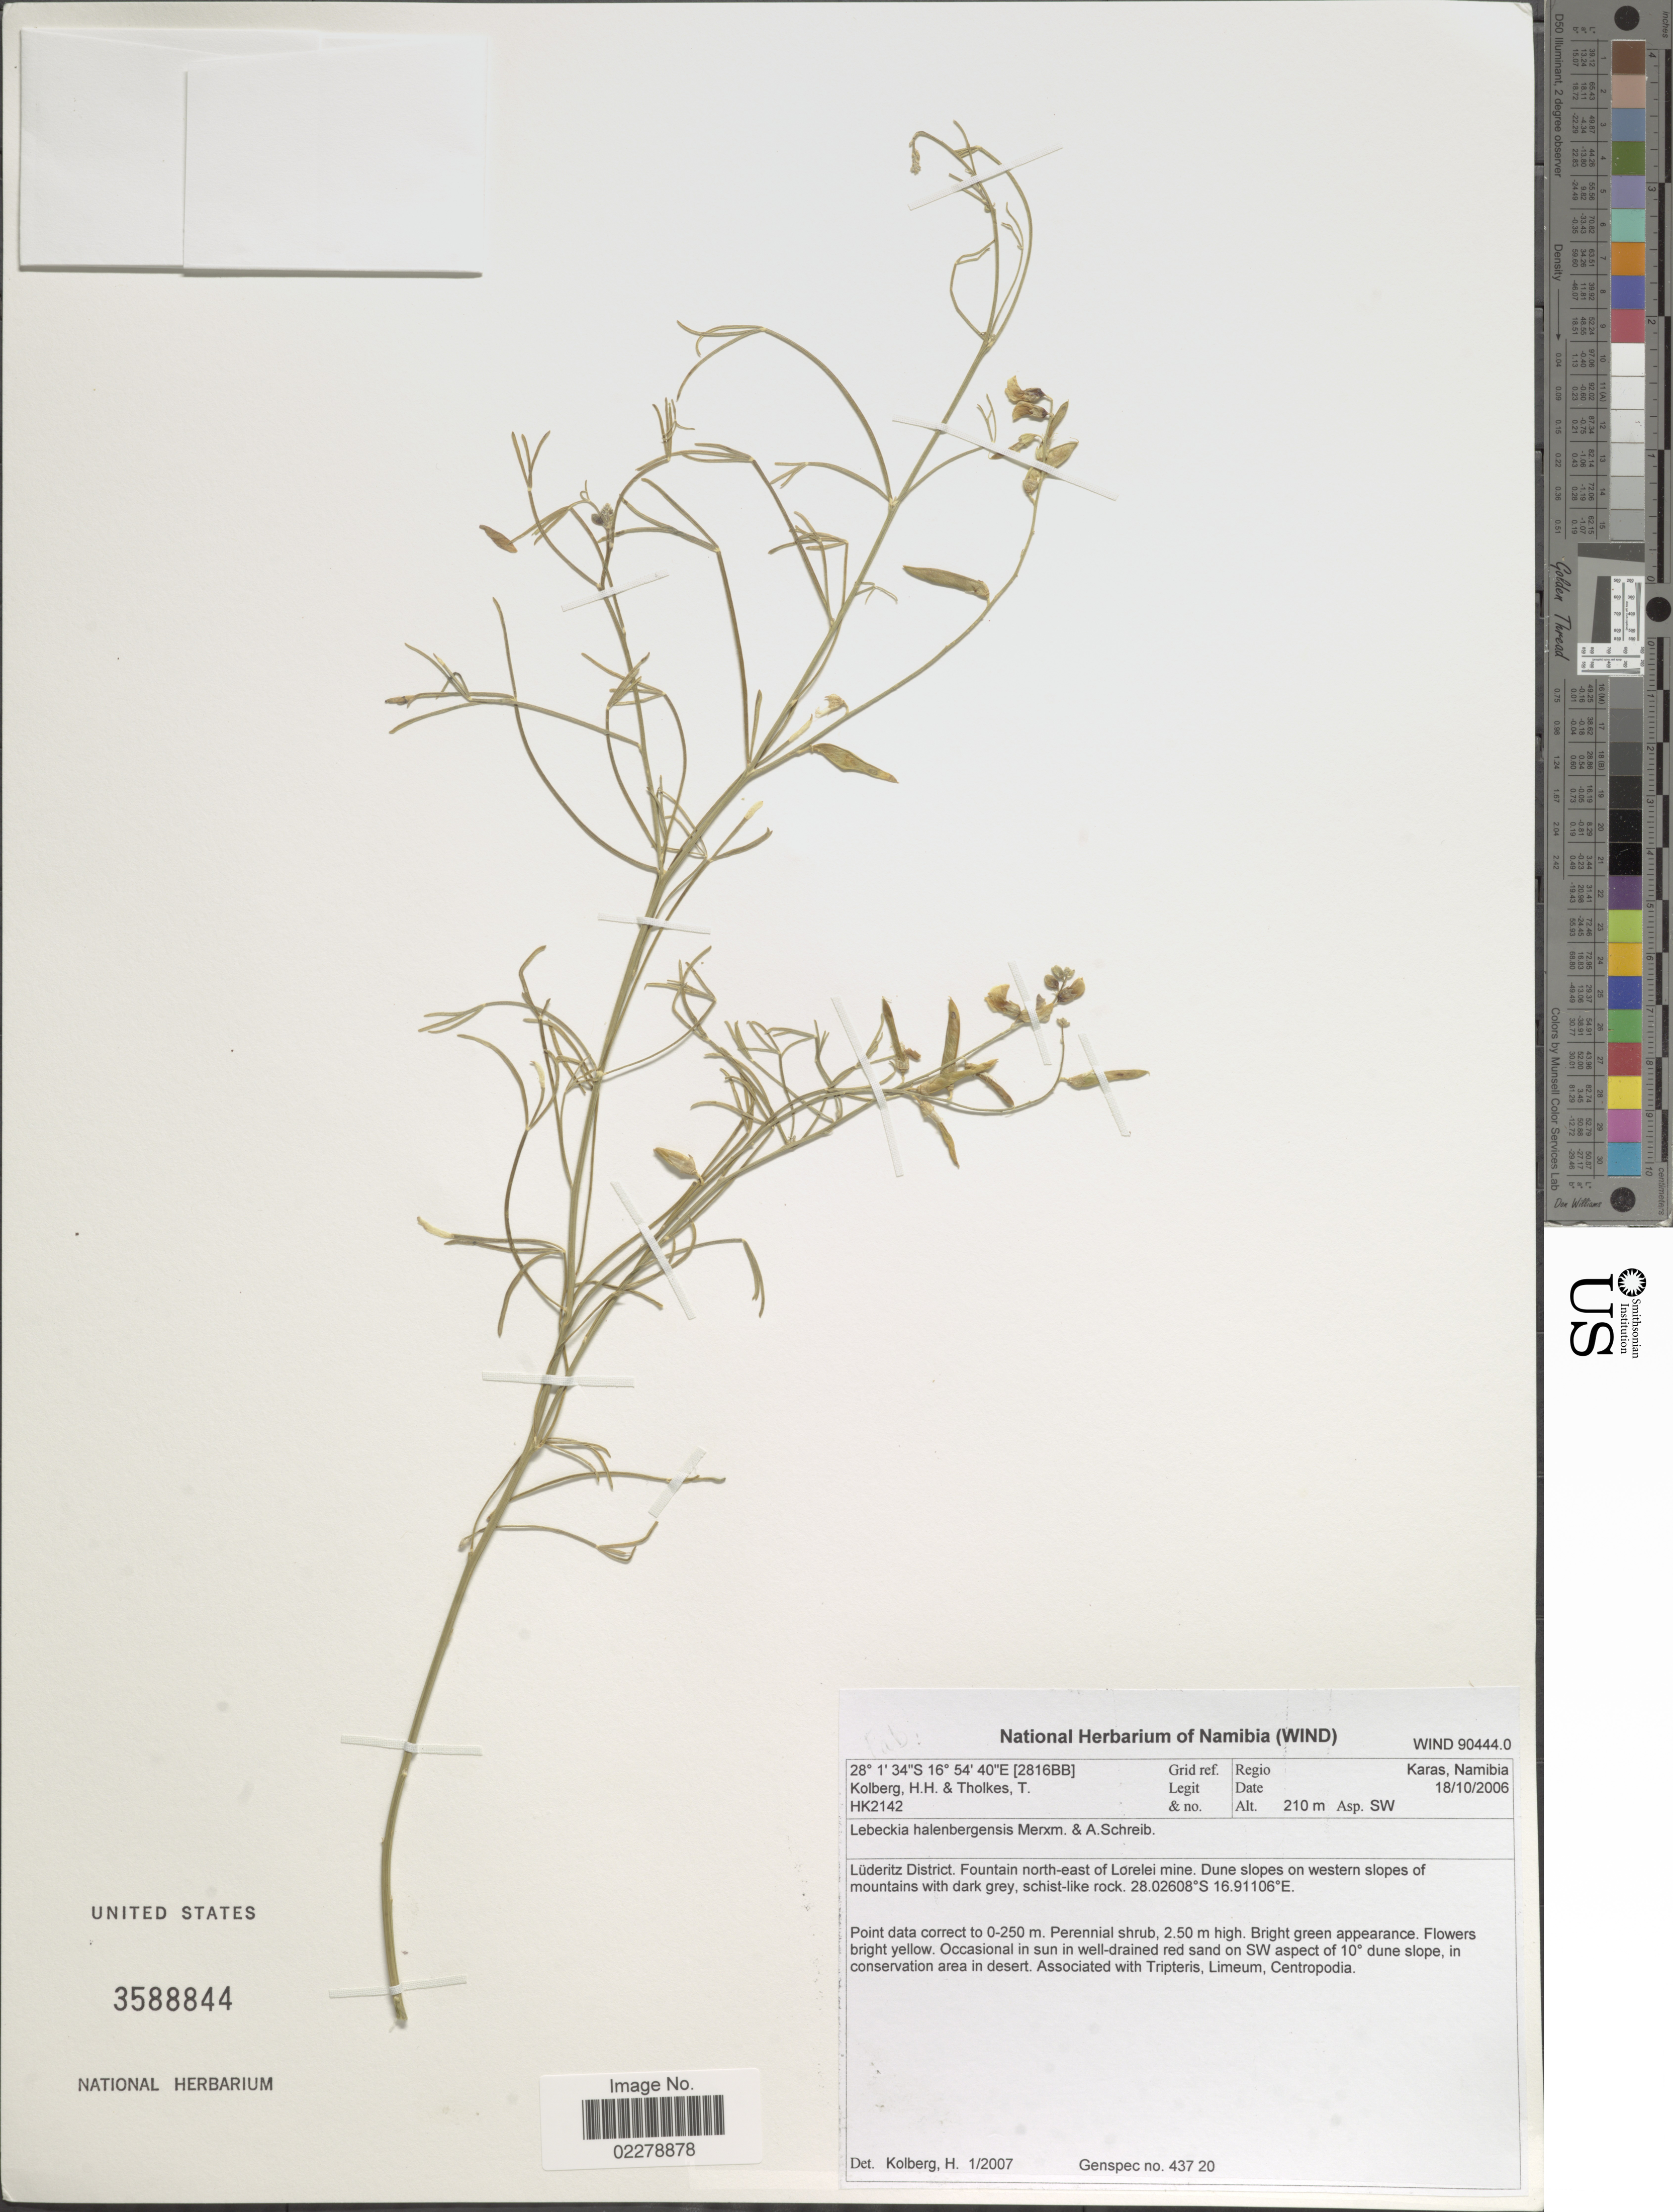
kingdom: Plantae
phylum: Tracheophyta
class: Magnoliopsida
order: Fabales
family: Fabaceae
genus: Lebeckia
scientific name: Lebeckia halenbergensis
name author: Merxm. & A. Schreib.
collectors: H. H. Kolberg & T. Tholkes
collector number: HK2142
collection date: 2006-10-18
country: Namibia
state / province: Karas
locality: Luderitz District, Fountain north- east of Lorelei mine. Dune slopes on western slopes of mountains with dark grey, schist- like rock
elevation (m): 210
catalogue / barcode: US 3588844